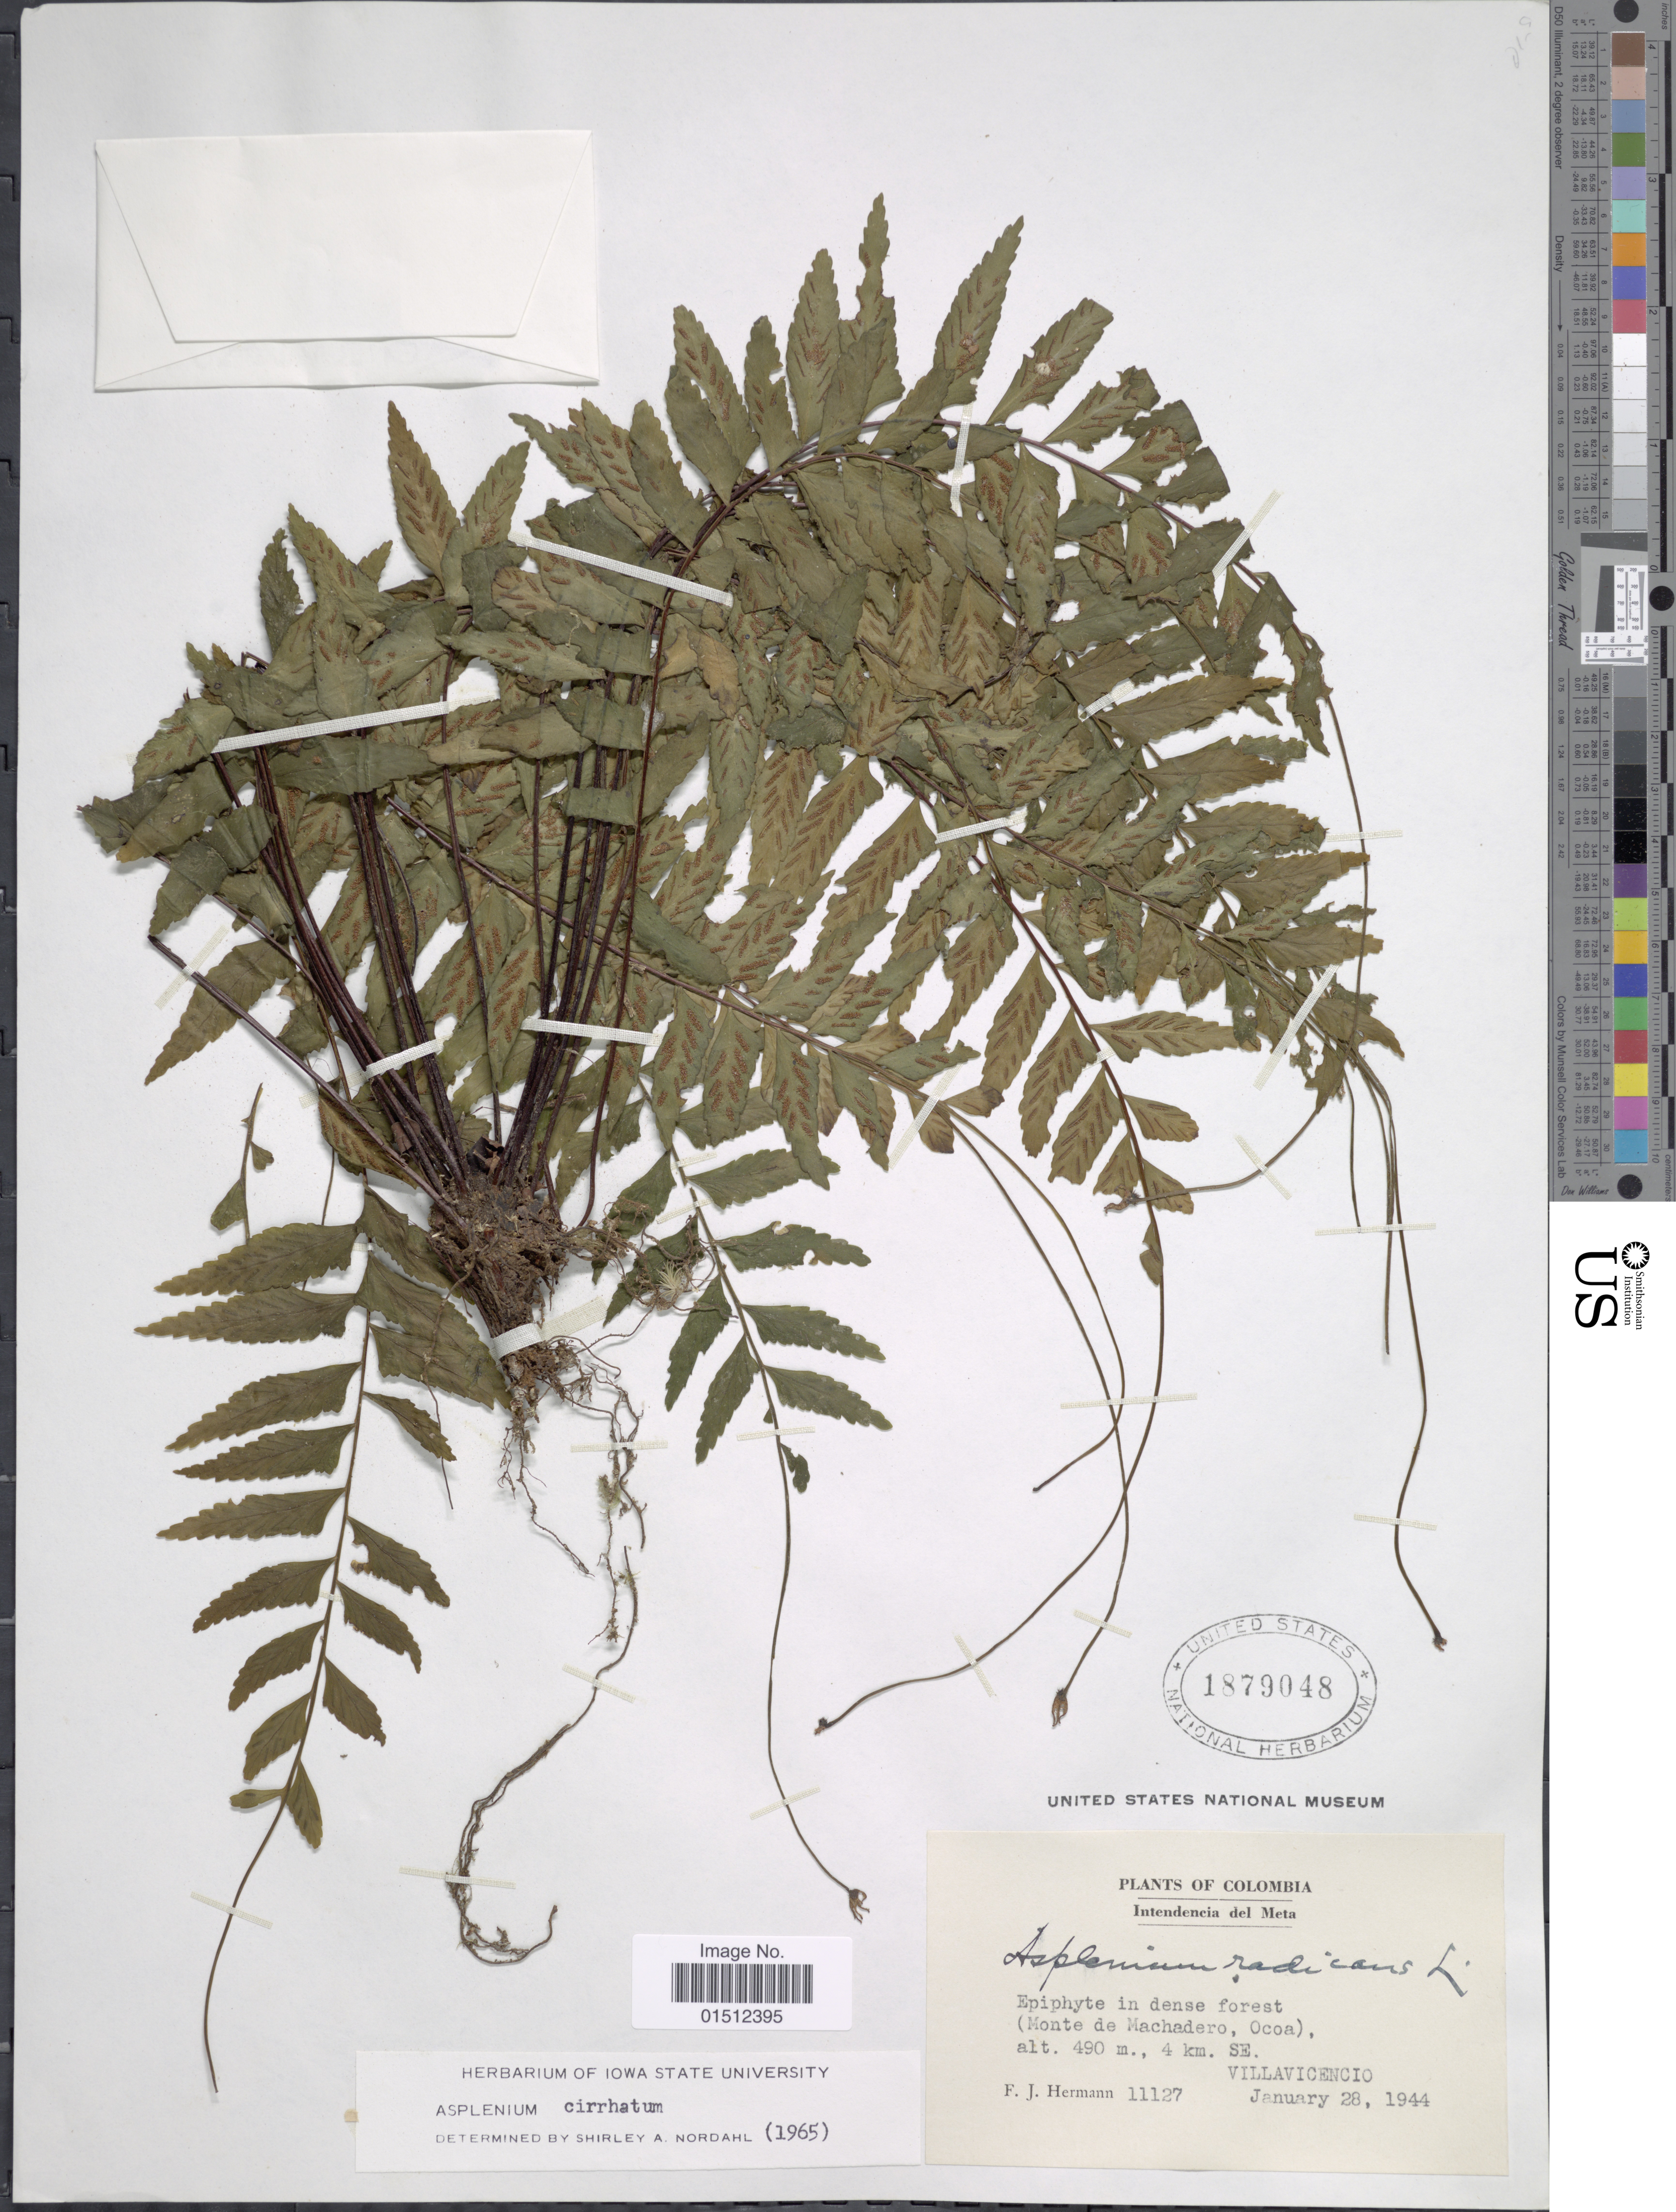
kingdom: Plantae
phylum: Tracheophyta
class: Polypodiopsida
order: Polypodiales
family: Aspleniaceae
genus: Asplenium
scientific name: Asplenium radicans var. cirrhatum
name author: (Rich. ex Willd.) Rosenst.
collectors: F. J. Hermann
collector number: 11127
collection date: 1944-01-28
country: Colombia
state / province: Meta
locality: Colombia, Intendencia del Meta. (Monte de Machadero, Ocoa), 4 km. SE. Villavicencio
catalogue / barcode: US 1879048